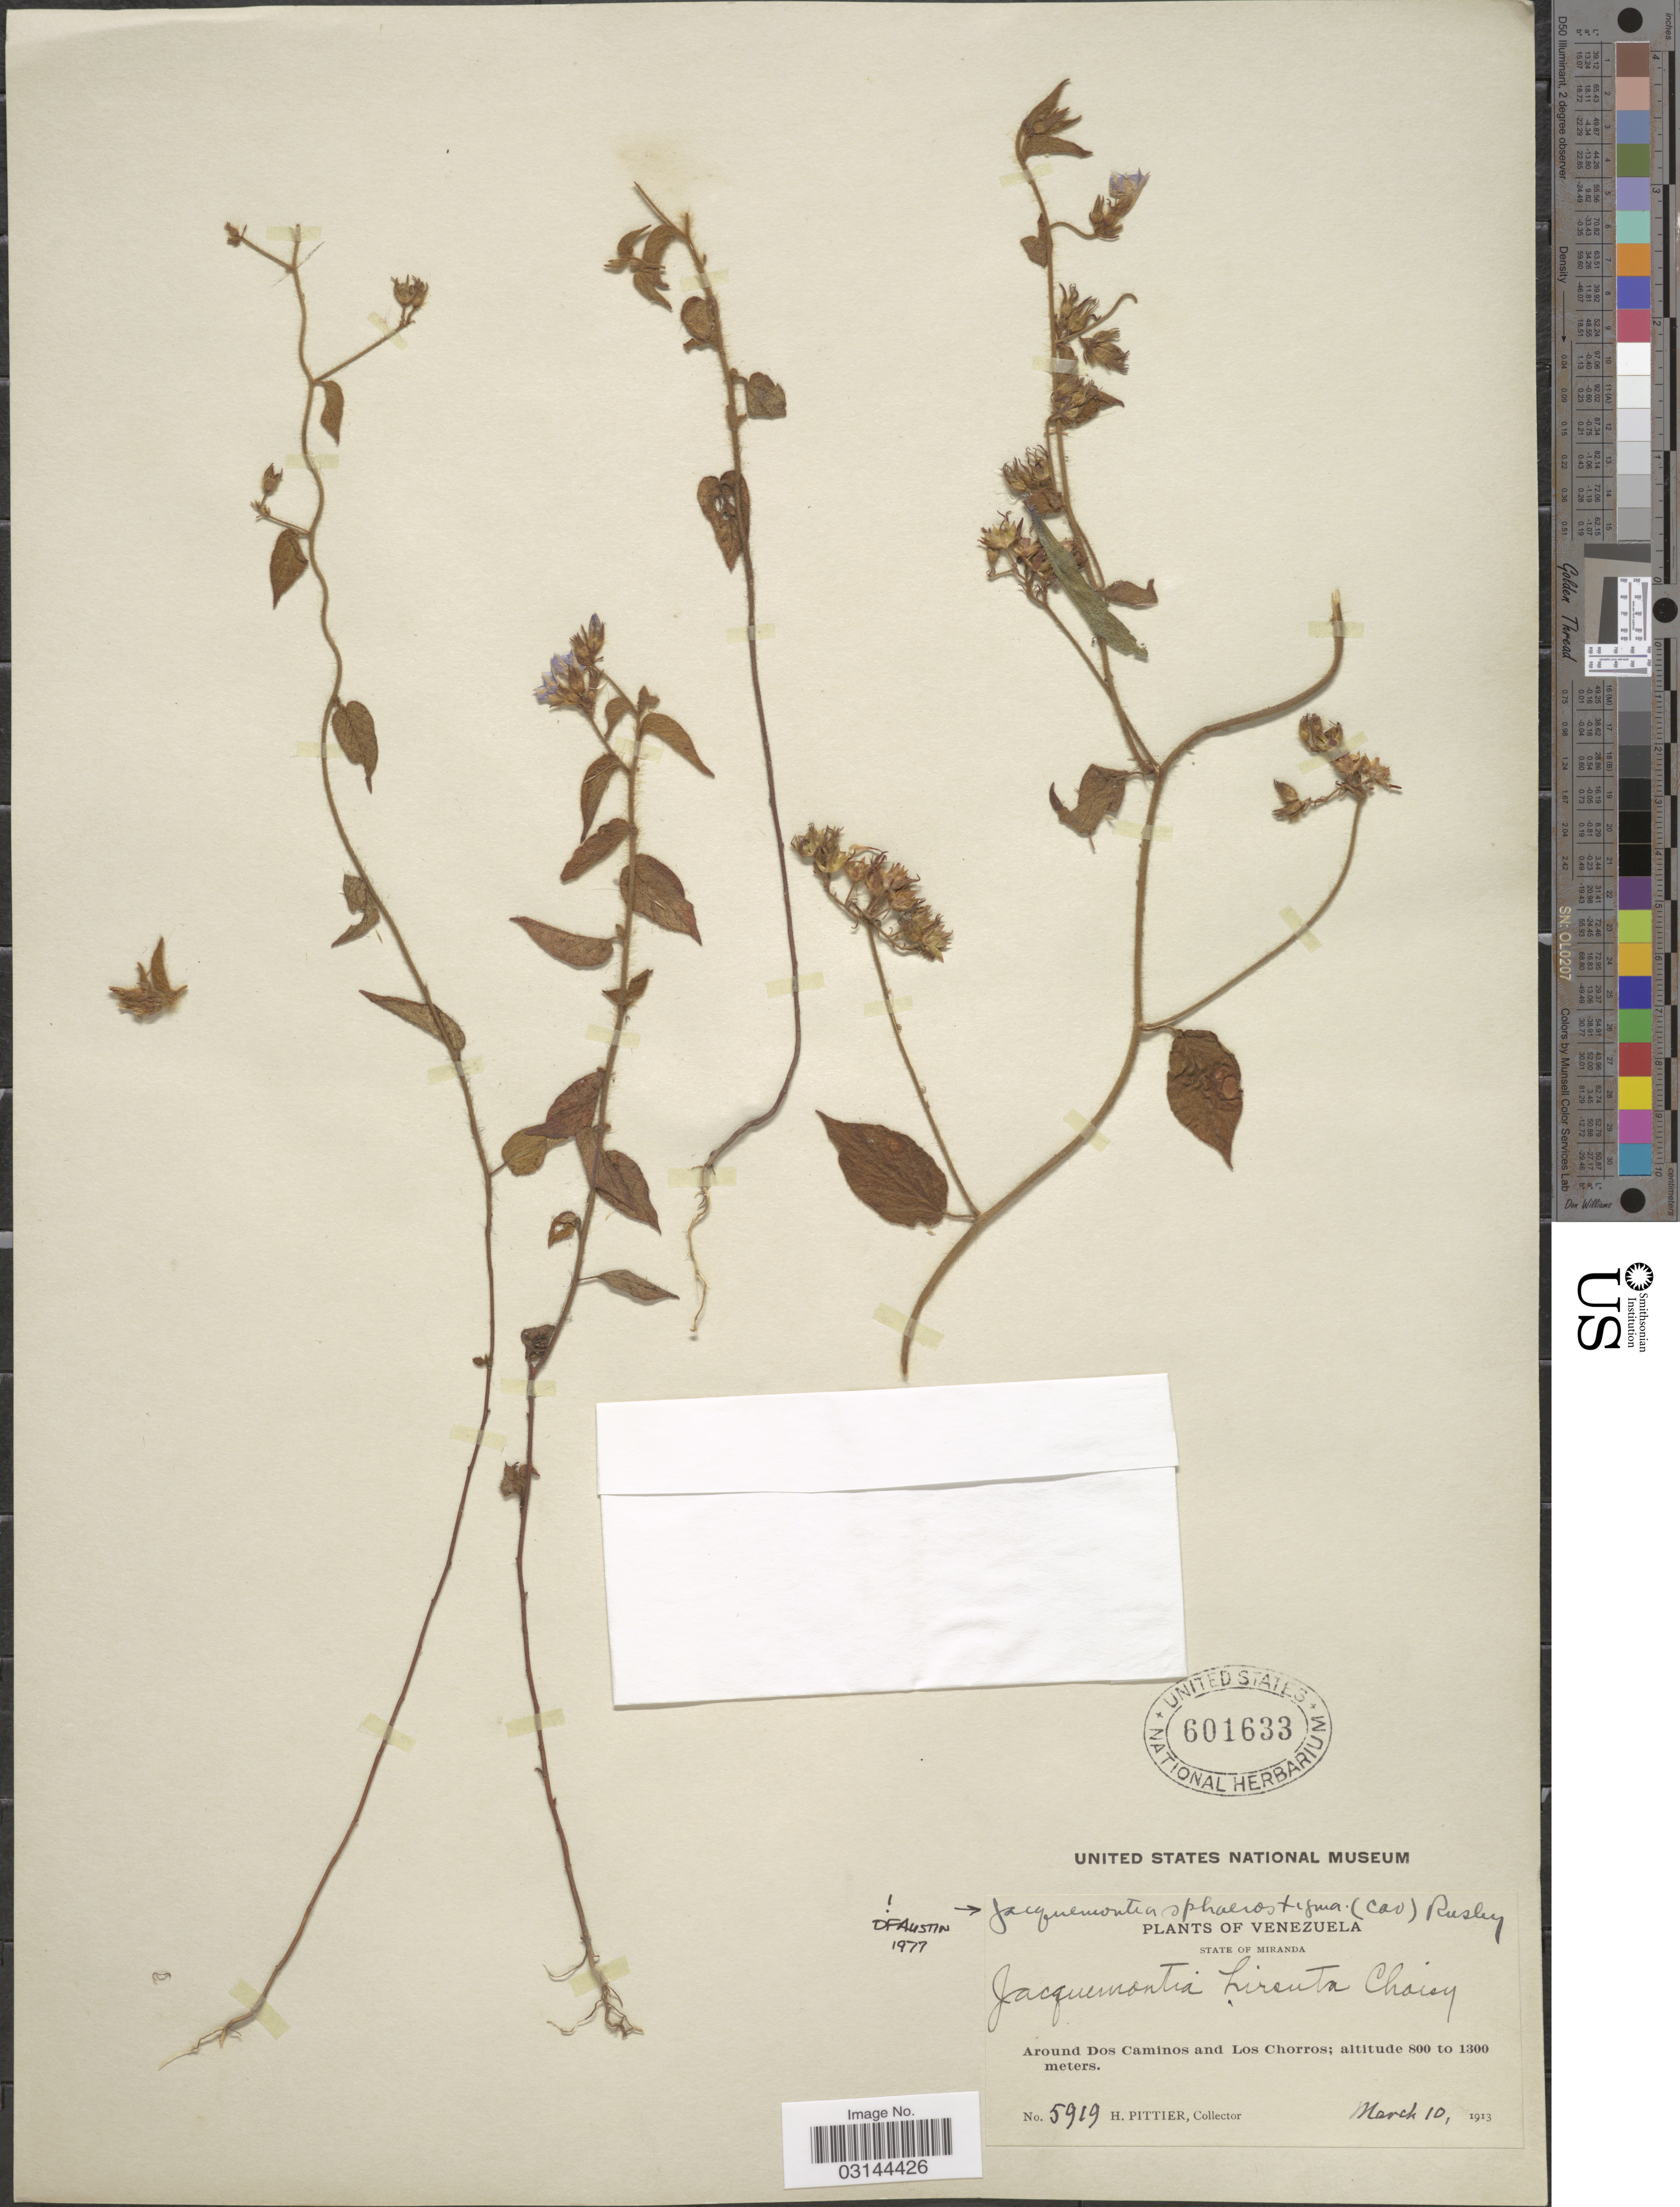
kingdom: Plantae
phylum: Tracheophyta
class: Magnoliopsida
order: Solanales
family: Convolvulaceae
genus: Jacquemontia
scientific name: Jacquemontia sphaerostigma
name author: (Cav.) Rusby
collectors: H. F. Pittier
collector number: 5919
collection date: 1913-03-10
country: Venezuela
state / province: Miranda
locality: Around Dos Caminos and Los Chorros.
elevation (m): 800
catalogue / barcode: US 601633